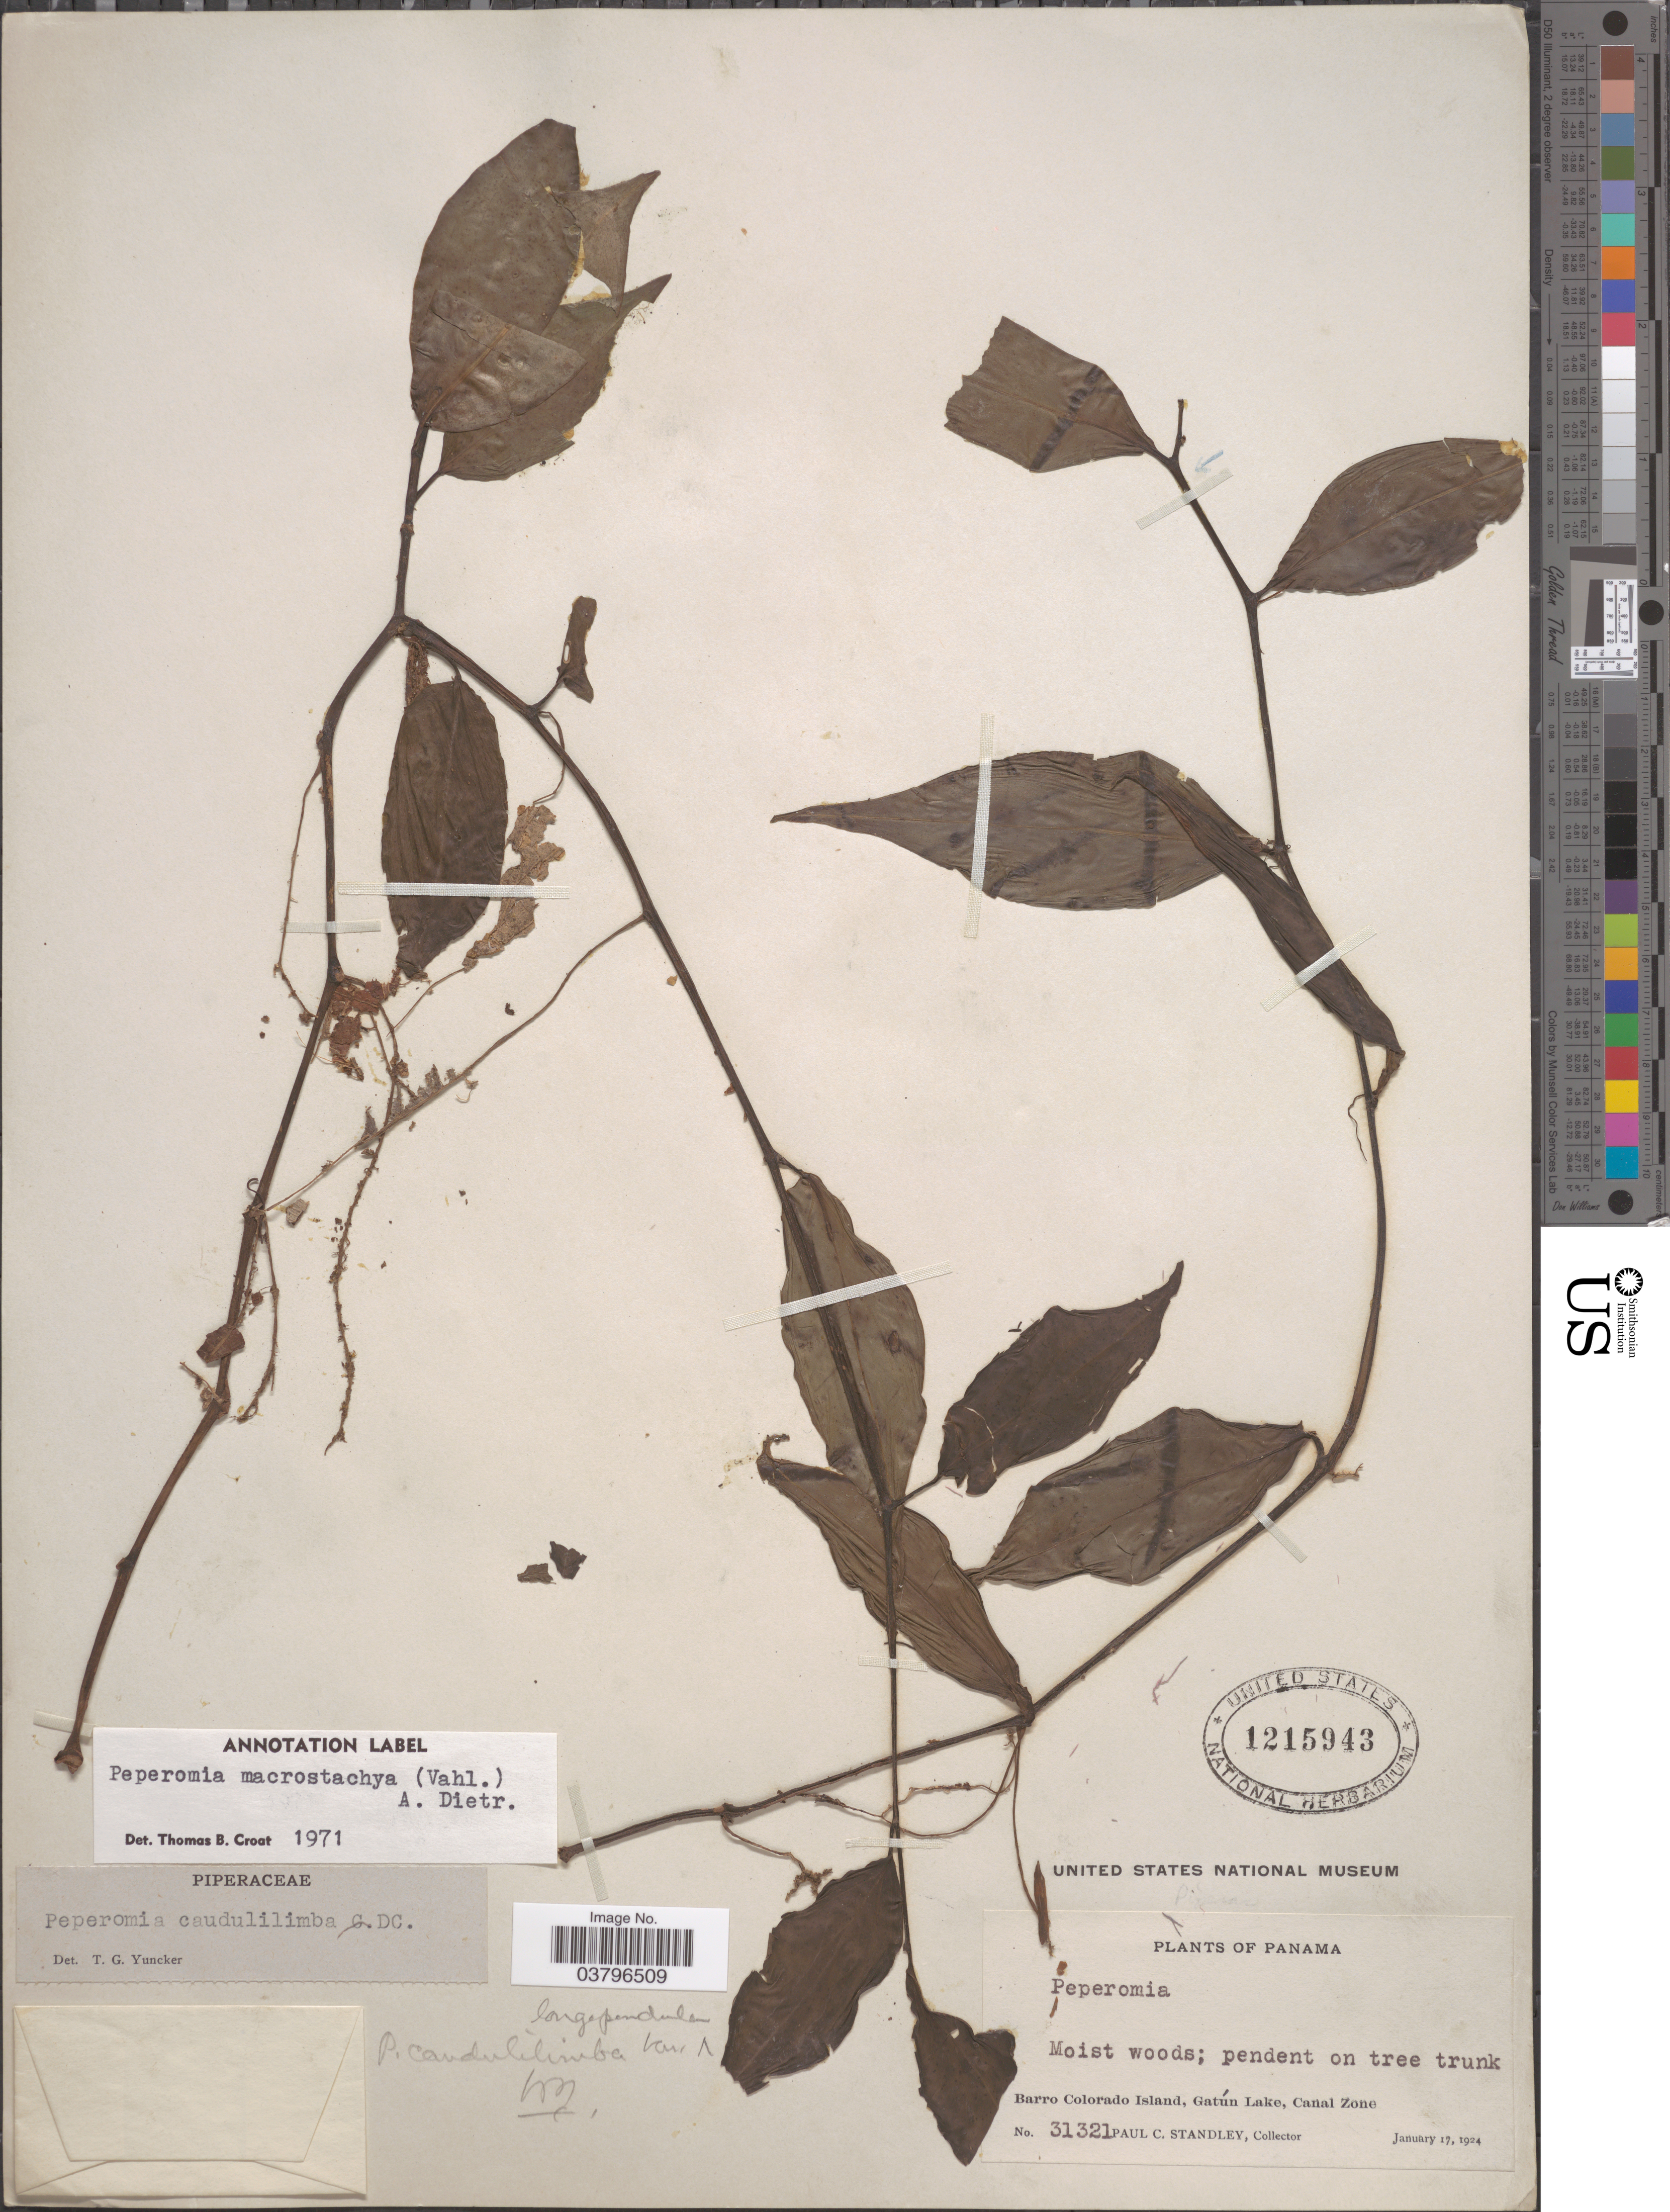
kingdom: Plantae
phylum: Tracheophyta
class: Magnoliopsida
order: Piperales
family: Piperaceae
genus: Peperomia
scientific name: Peperomia macrostachya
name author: (Vahl) A. Dietr.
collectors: P. C. Standley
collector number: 31321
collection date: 1924-01-17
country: Panama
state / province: Panamá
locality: Barro Colorado Island, Gatún Lake, Canal Zone.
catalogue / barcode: US 1215943